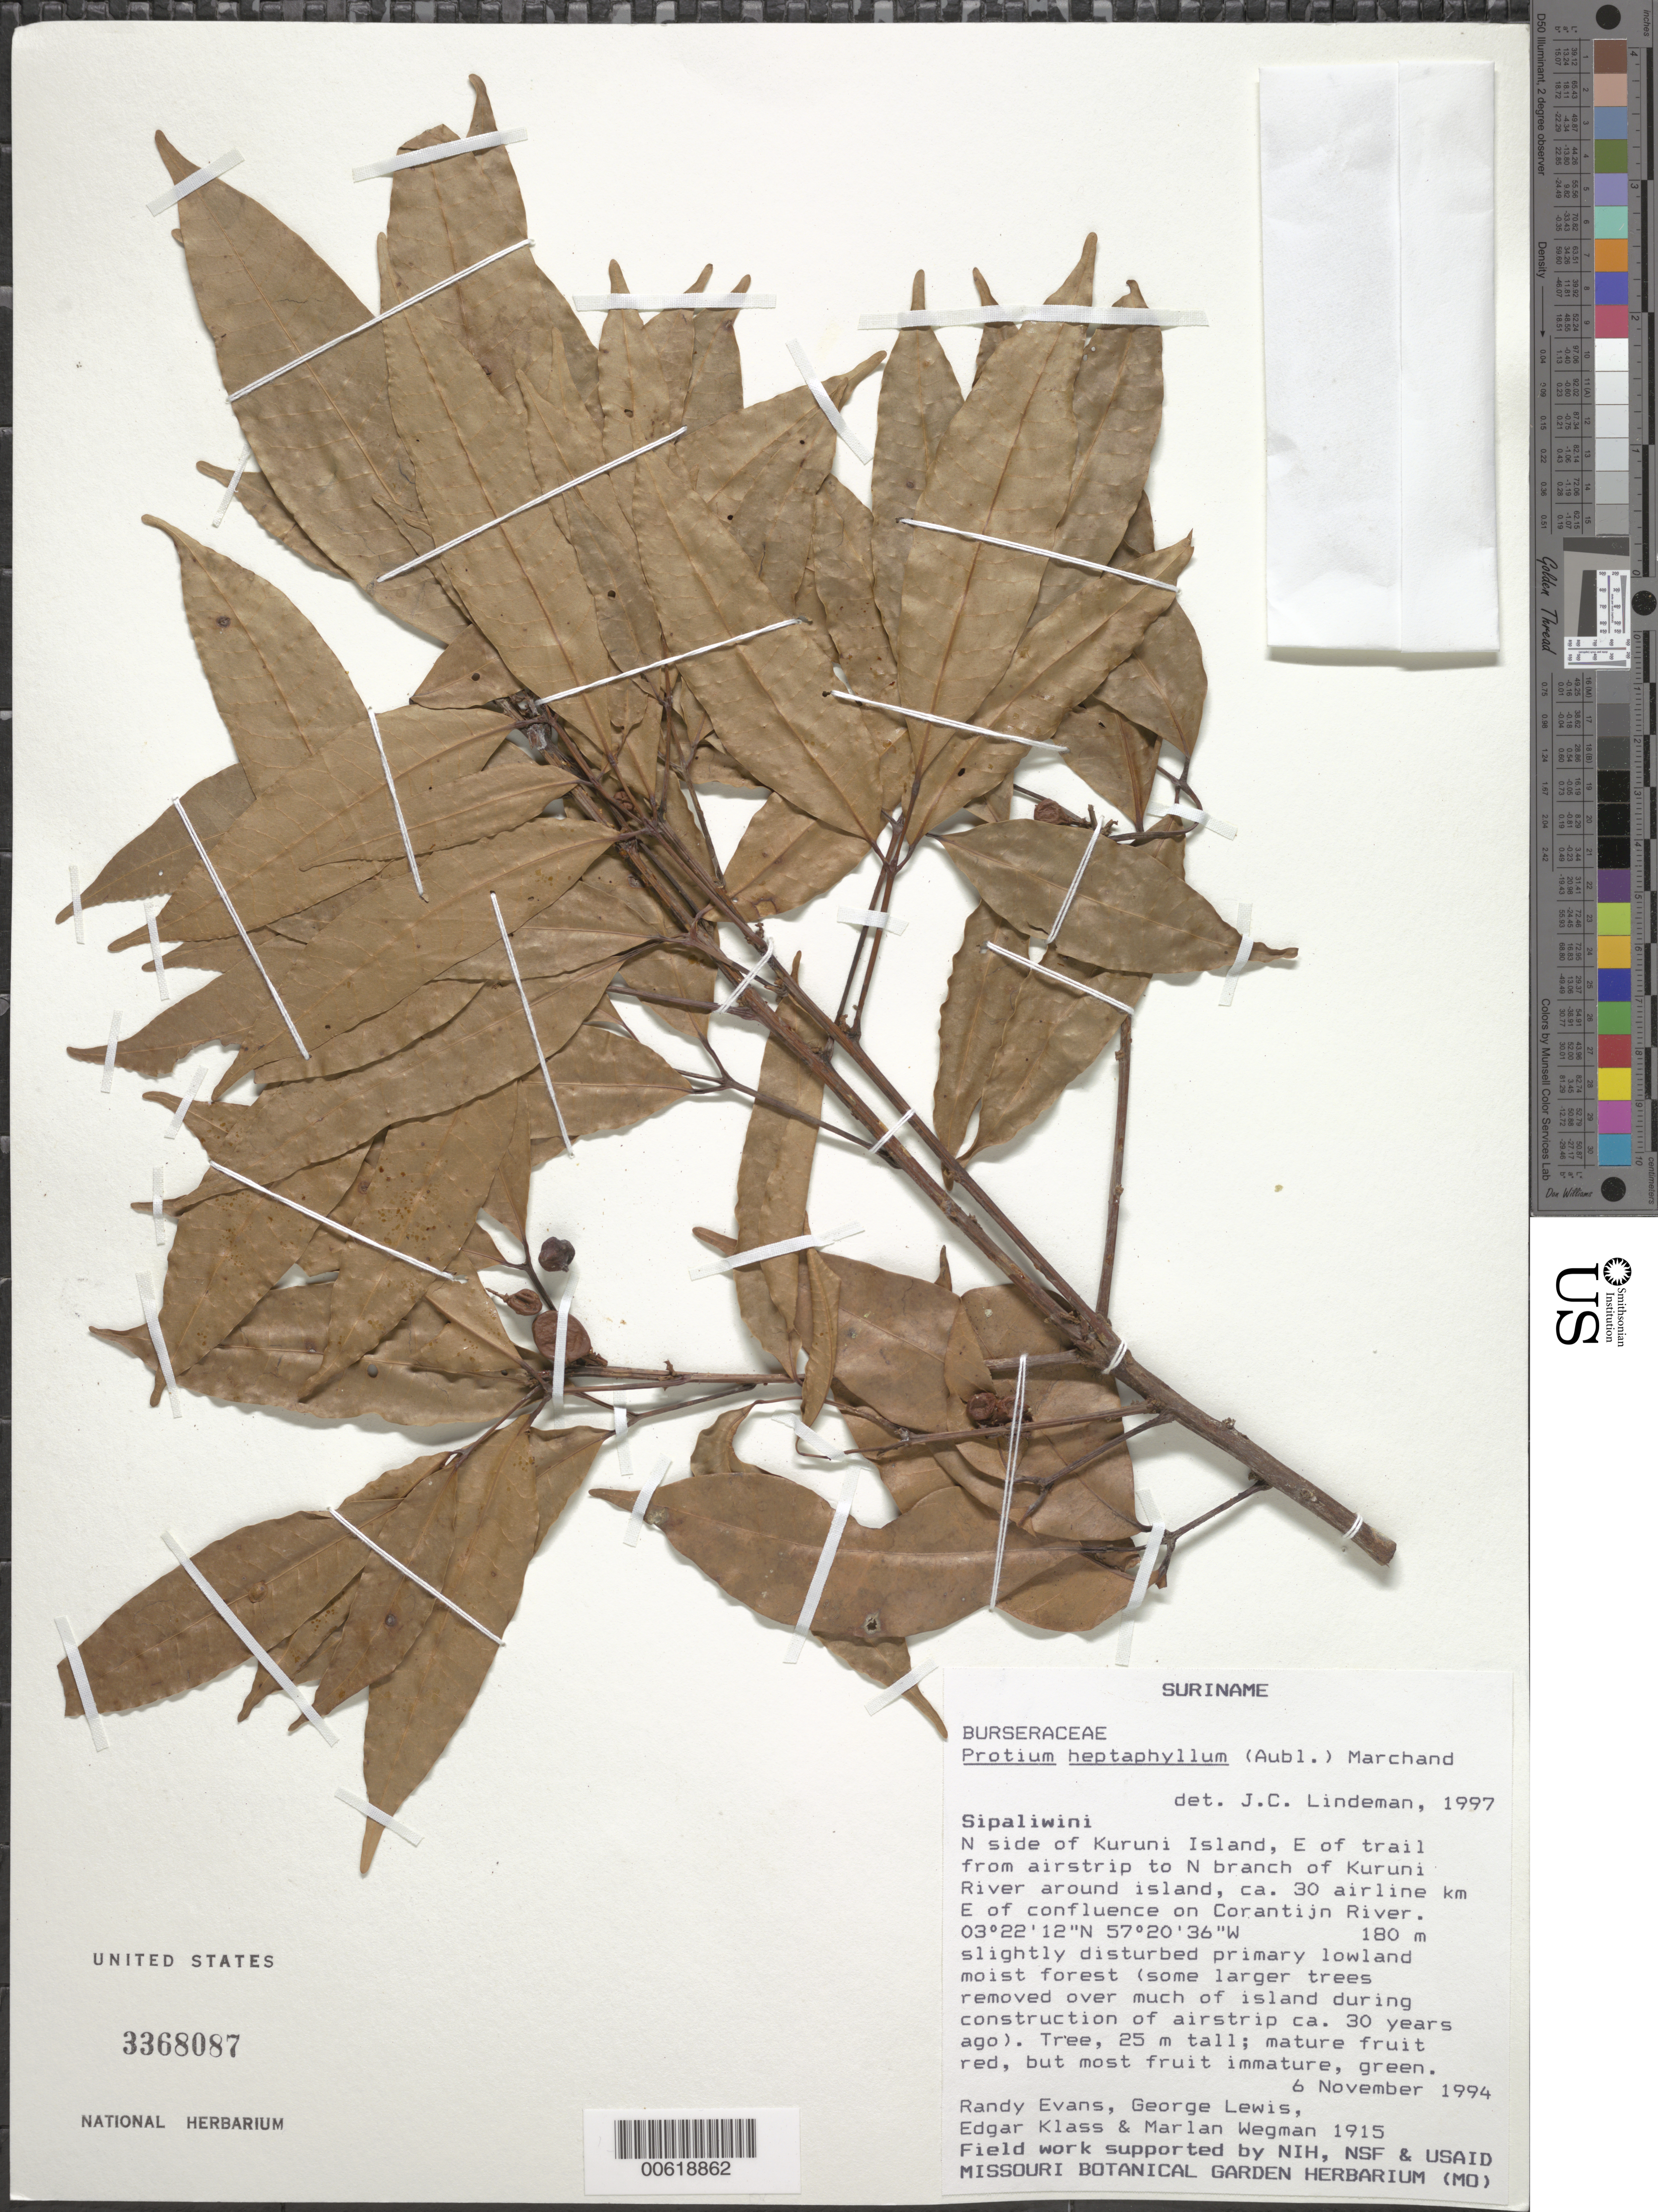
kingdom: Plantae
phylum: Tracheophyta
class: Magnoliopsida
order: Sapindales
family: Burseraceae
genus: Protium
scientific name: Protium heptaphyllum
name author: (Aubl.) Marchand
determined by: Lindeman, J. C.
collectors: R. Evans, G. Lewis, E. Klass & M. Wegman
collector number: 1915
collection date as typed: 6-Nov-94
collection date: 1994-11-06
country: Suriname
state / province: Sipaliwini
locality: Kuruni Island, N side, E of trail from airstrip to N branch of Kuruni R., ca 30 airline km E of confluence on Corantijn R.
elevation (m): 180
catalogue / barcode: US 3368087